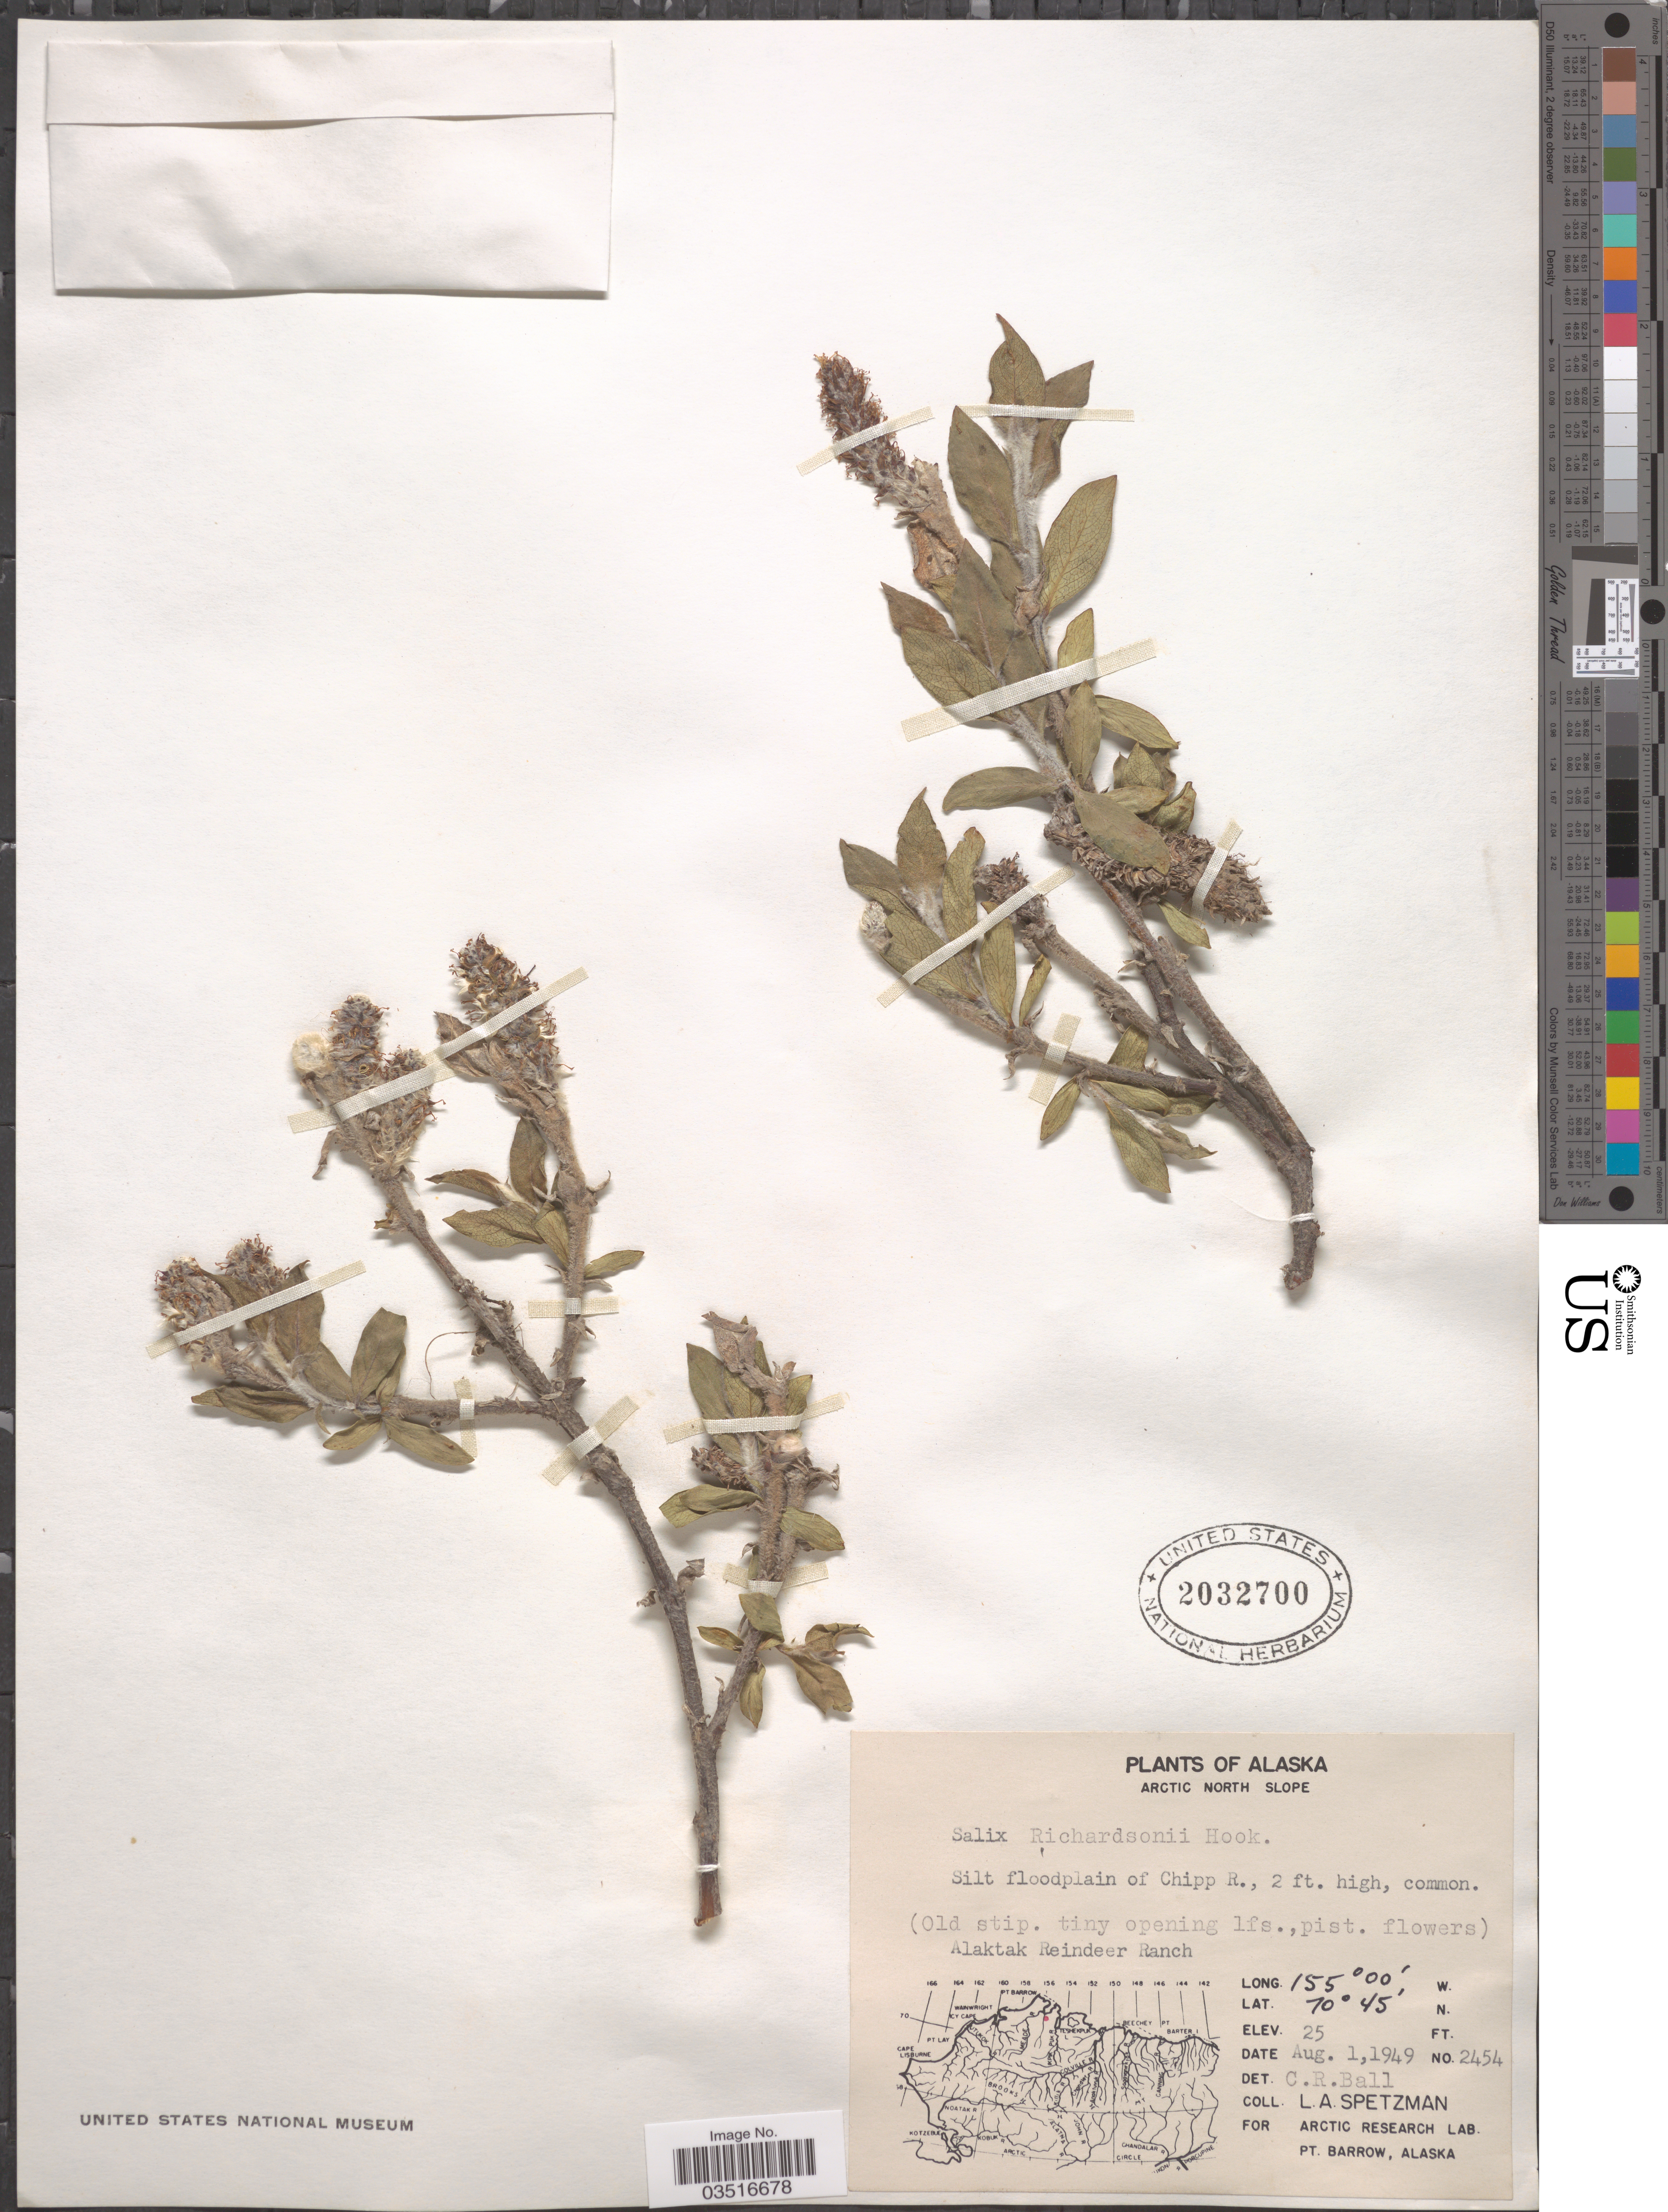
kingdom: Plantae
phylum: Tracheophyta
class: Magnoliopsida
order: Malpighiales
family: Salicaceae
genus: Salix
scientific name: Salix richardsonii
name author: Hook.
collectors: L. Spetzman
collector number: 2454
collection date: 1949-08-01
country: United States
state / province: Alaska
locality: Arctic North Slope. Silt floodplain of Chipp R. Alaktak Reindeer Ranch.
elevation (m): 8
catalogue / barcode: US 2032700